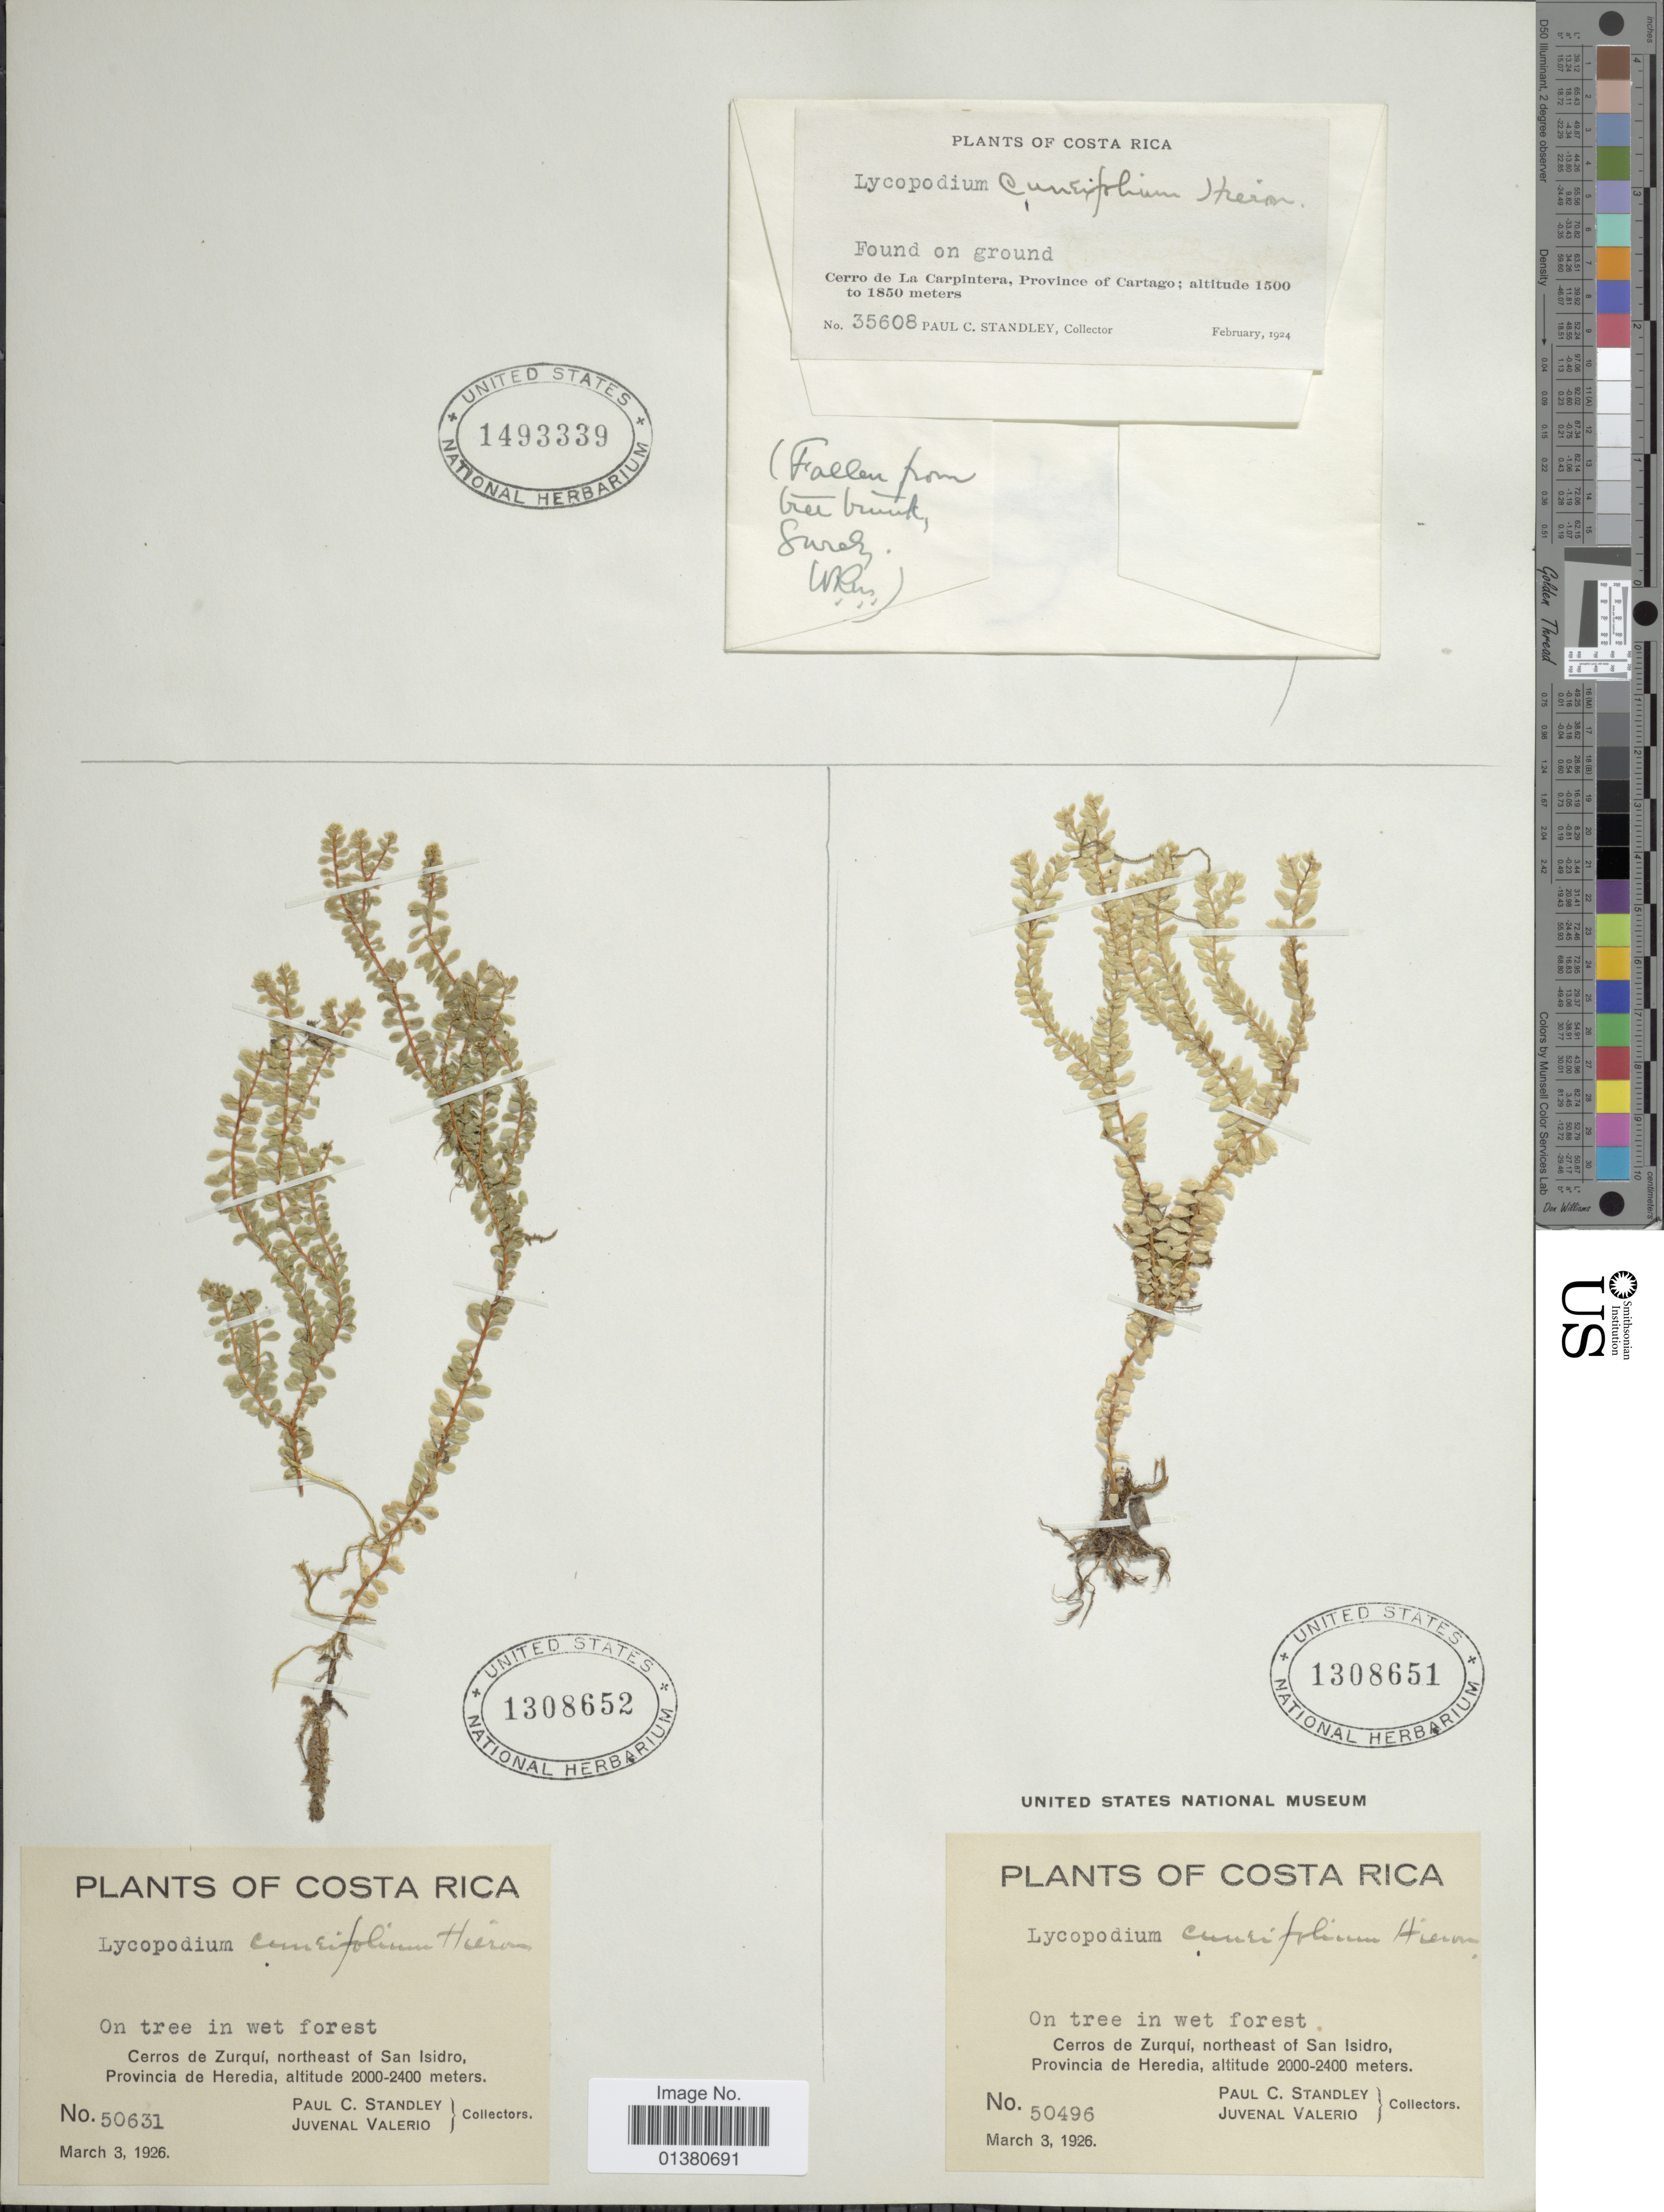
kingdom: Plantae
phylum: Tracheophyta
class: Lycopodiopsida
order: Lycopodiales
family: Lycopodiaceae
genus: Phlegmariurus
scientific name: Phlegmariurus cuneifolius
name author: (Hieron.) B. Øllg.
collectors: P. C. Standley & J. Valerio R.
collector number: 50496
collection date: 1926-03-03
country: Costa Rica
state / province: Heredia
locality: Cerros de Zurqui, northeast of San Isidro, provincia de Heredia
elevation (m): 2000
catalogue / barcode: US 1308651-2